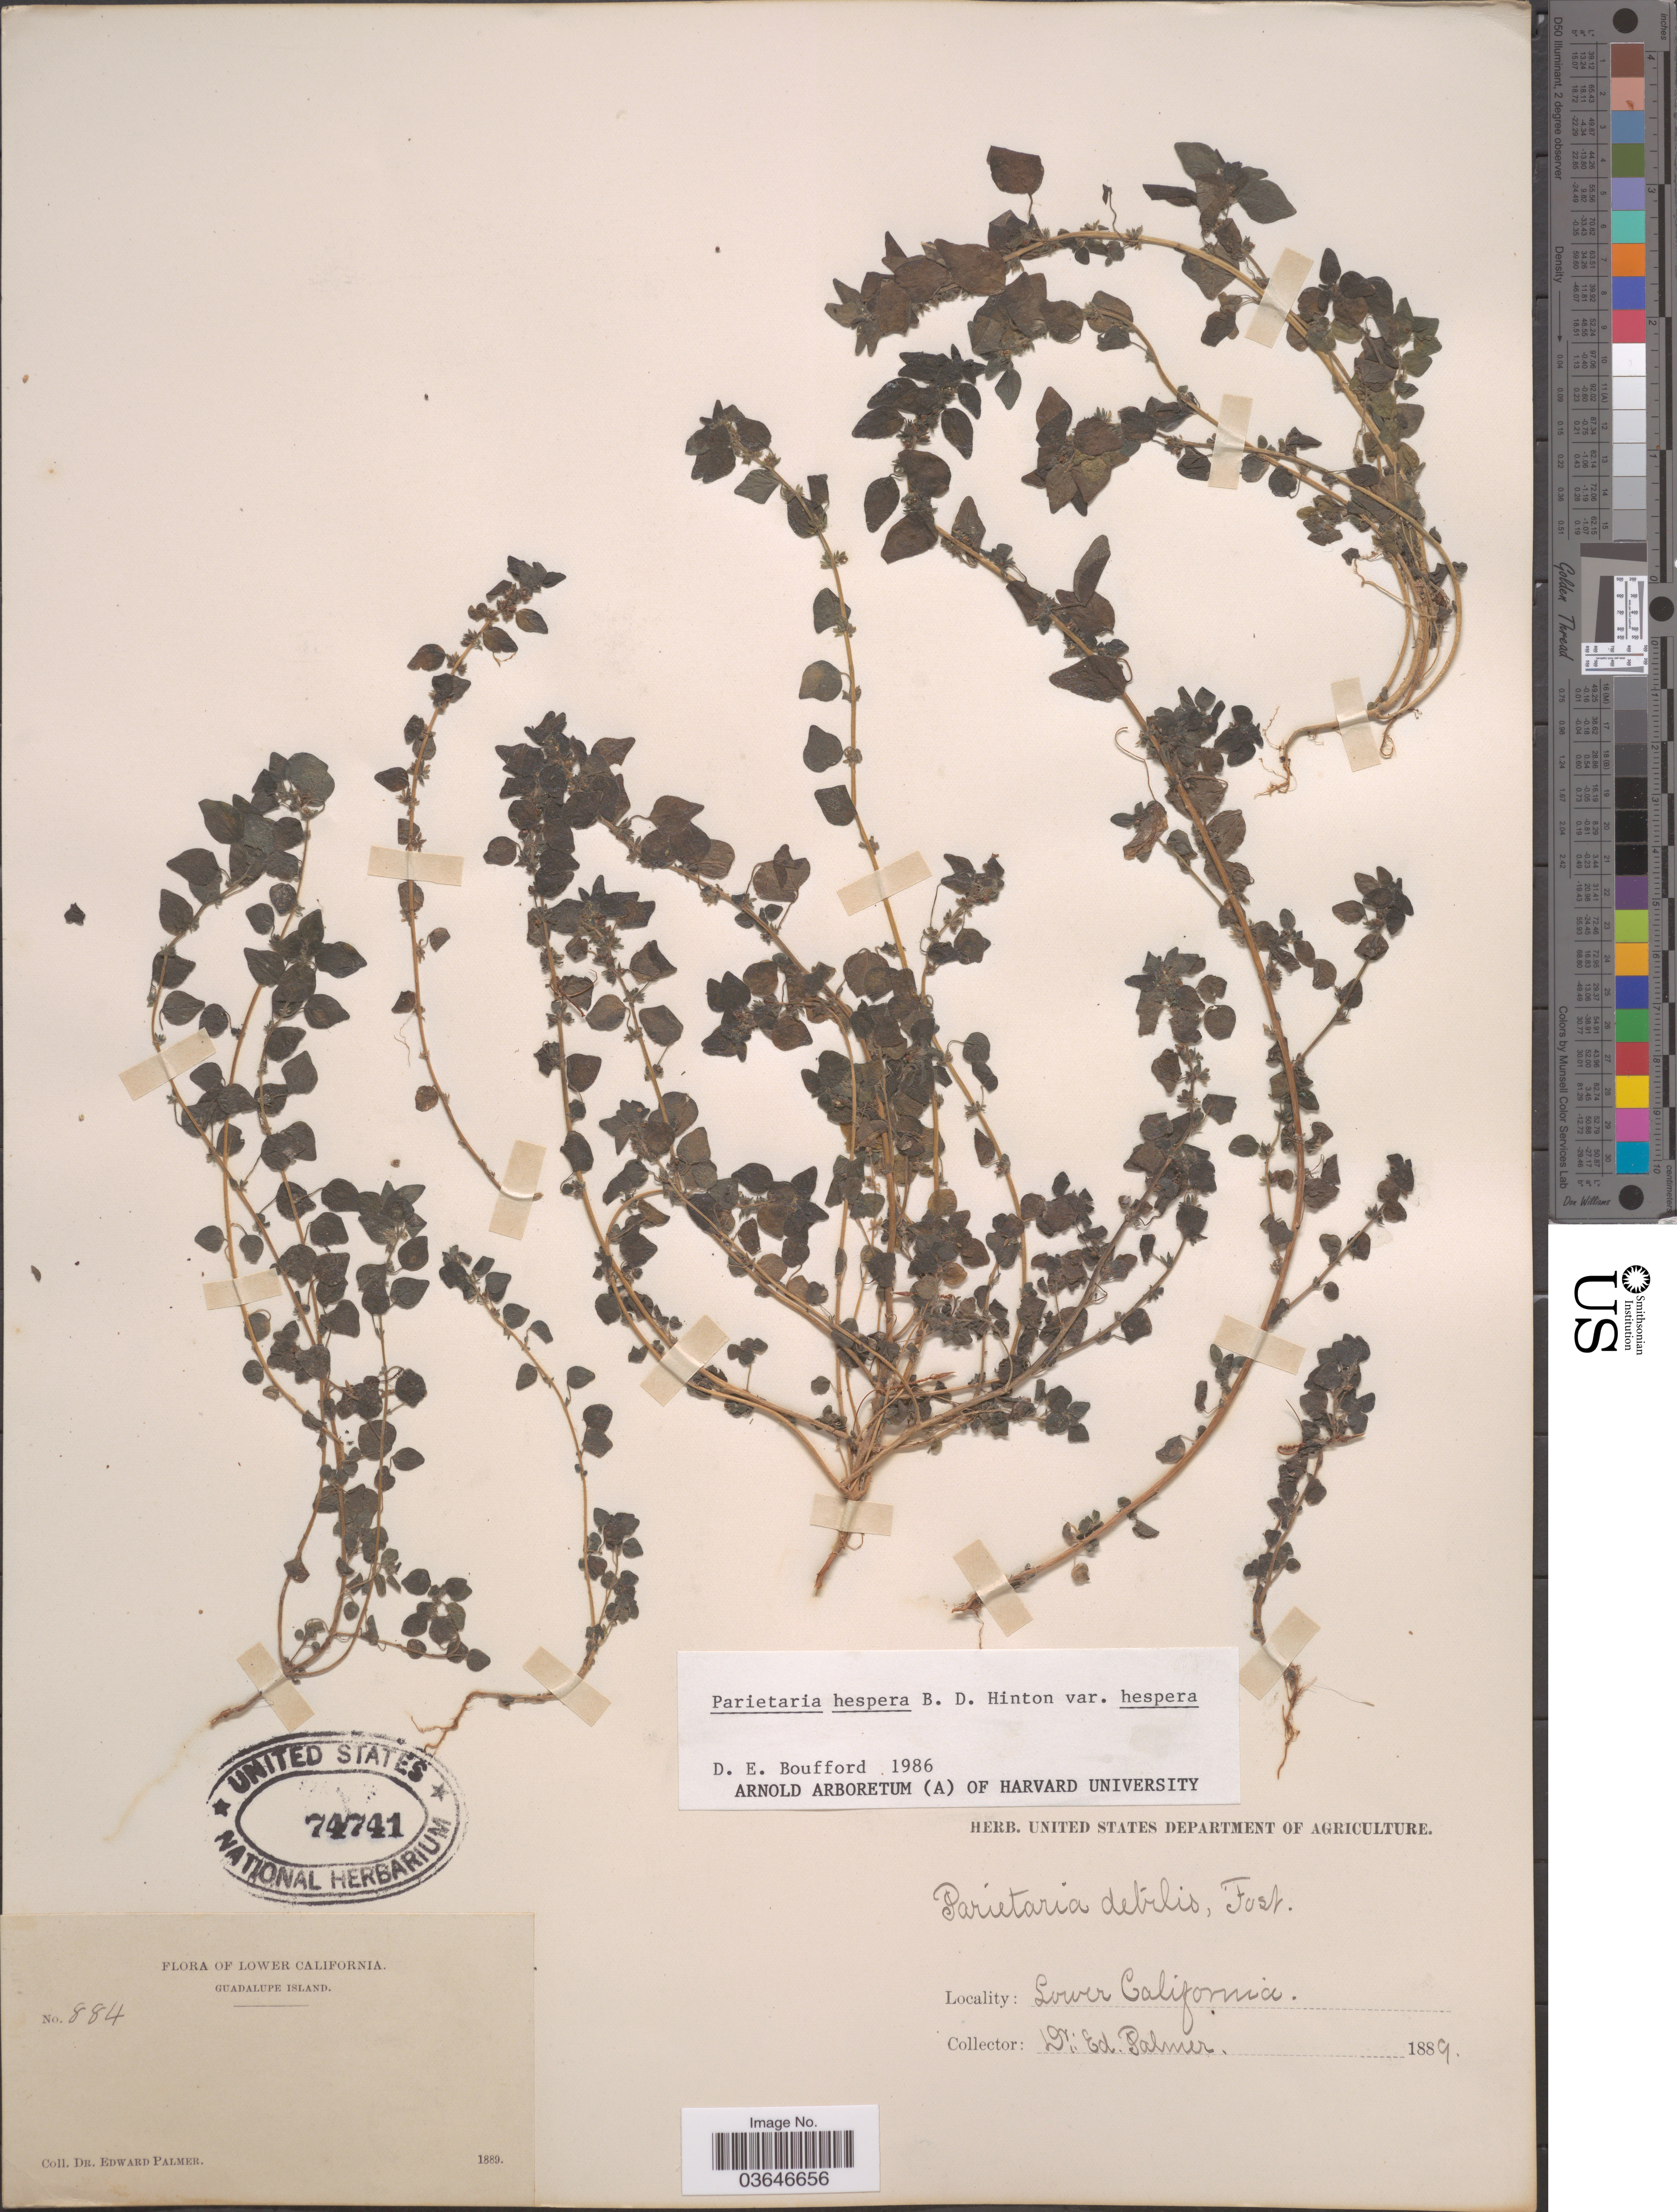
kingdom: Plantae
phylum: Tracheophyta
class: Magnoliopsida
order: Rosales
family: Urticaceae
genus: Parietaria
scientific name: Parietaria hespera var. hespera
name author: Hinton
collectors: E. Palmer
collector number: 884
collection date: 1889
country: Mexico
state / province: Baja California Norte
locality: Lower California. Guadalupe Island.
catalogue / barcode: US 74741